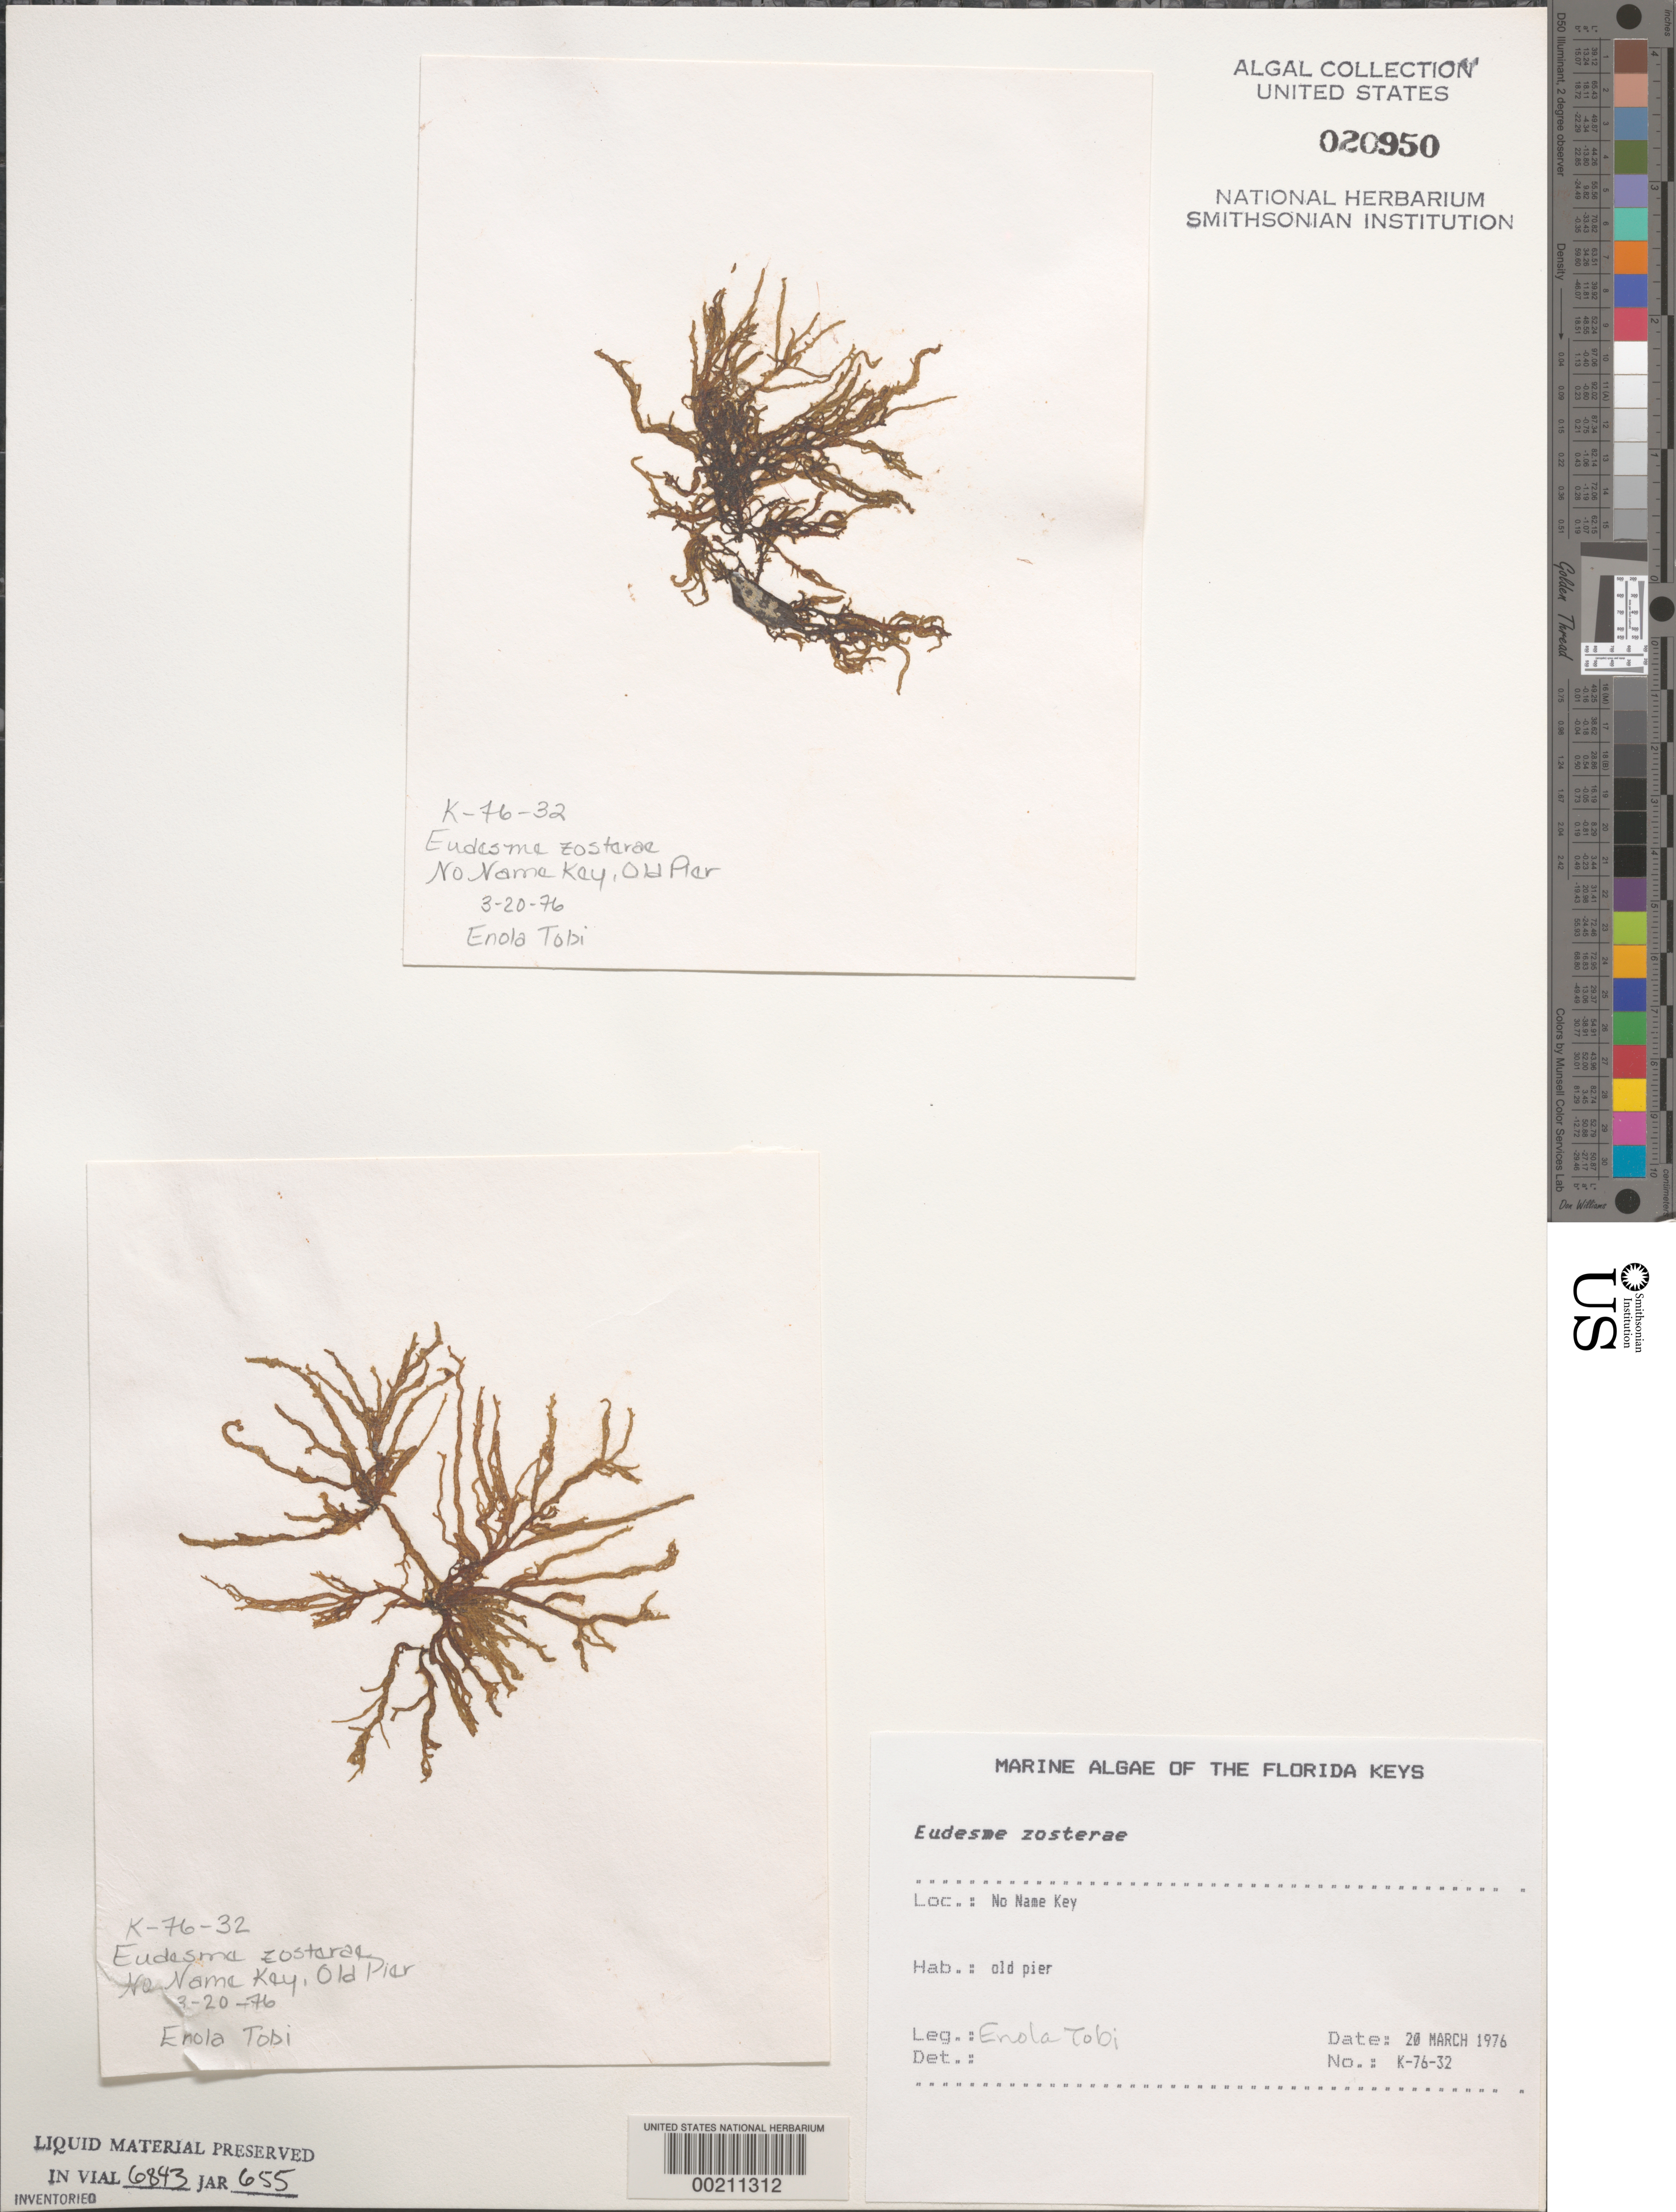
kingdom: Chromista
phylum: Ochrophyta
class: Phaeophyceae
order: Ectocarpales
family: Chordariaceae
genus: Cladosiphon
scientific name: Cladosiphon zosterae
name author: (J. Agardh) Kylin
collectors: E. Tobi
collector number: K-76-32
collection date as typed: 20 Mar 1976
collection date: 1976-03-20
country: United States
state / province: Florida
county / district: Monroe County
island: No Name Key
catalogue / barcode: US 20950